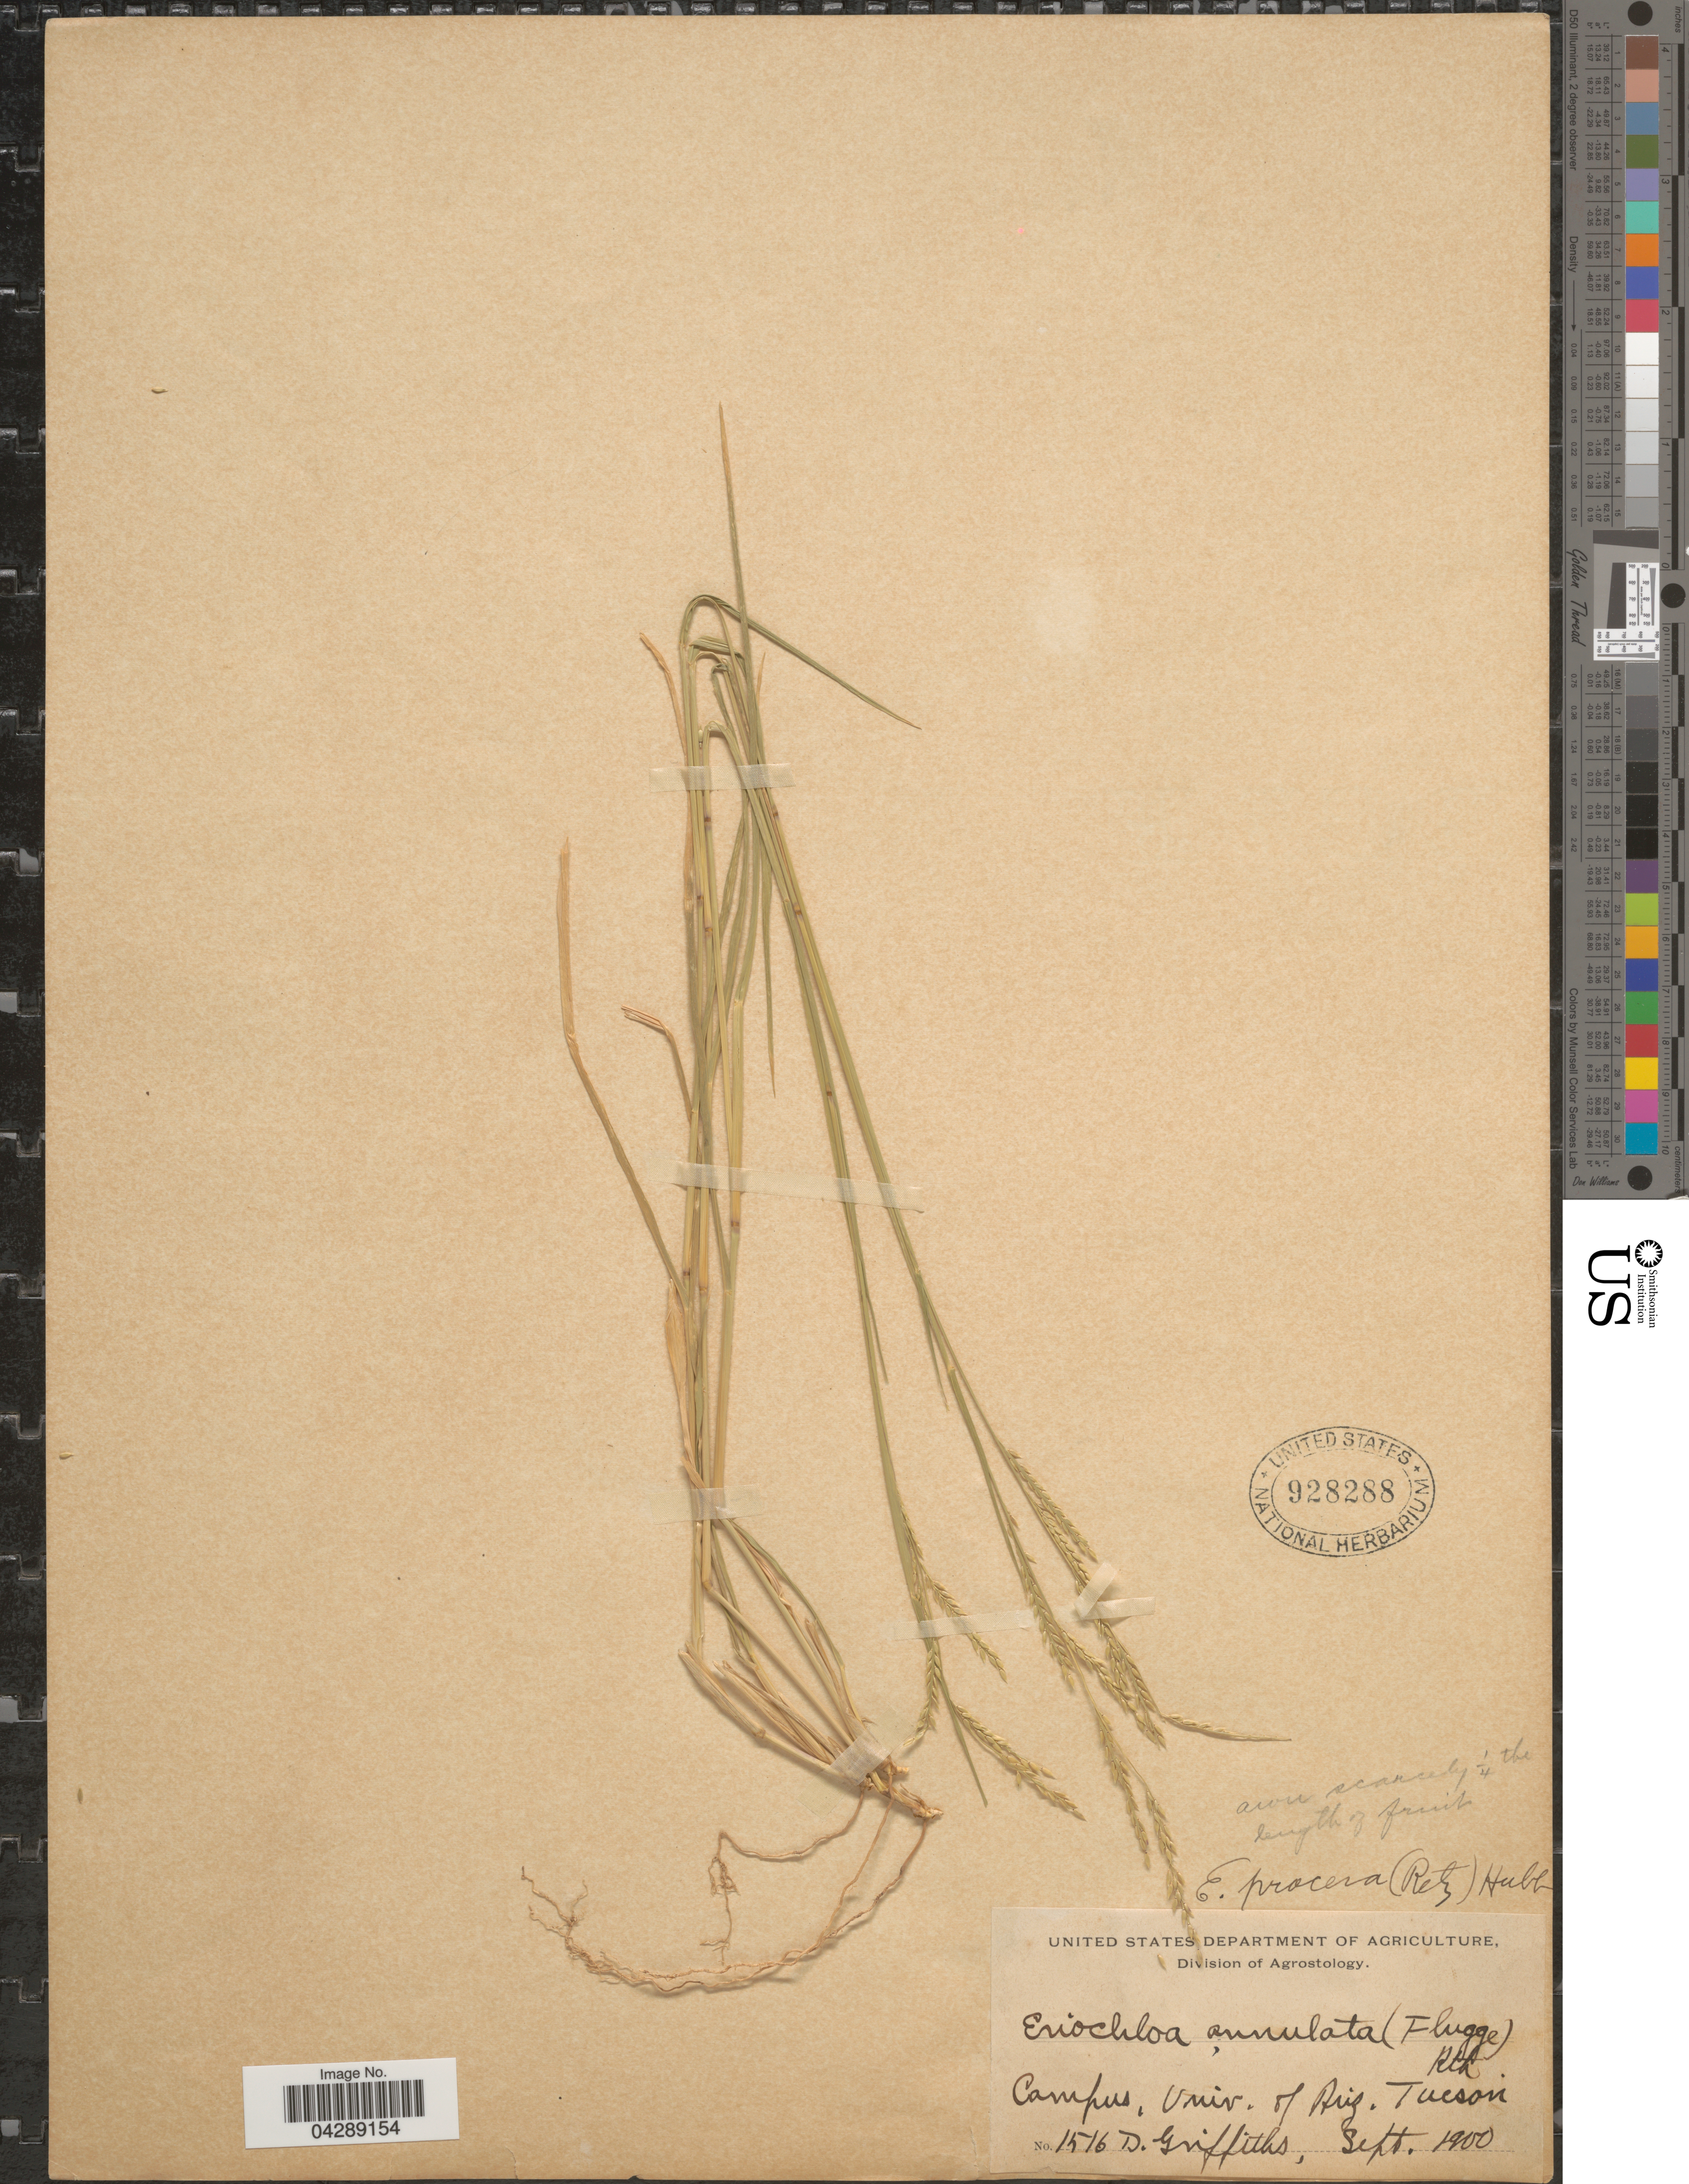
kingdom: Plantae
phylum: Tracheophyta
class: Liliopsida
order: Poales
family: Poaceae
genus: Eriochloa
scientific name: Eriochloa procera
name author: (Retz.) C.E. Hubb.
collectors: D. Griffiths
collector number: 1516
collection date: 1900-09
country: United States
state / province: Arizona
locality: Campus, Univ. of Ariz. Tucson.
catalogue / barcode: US 928288